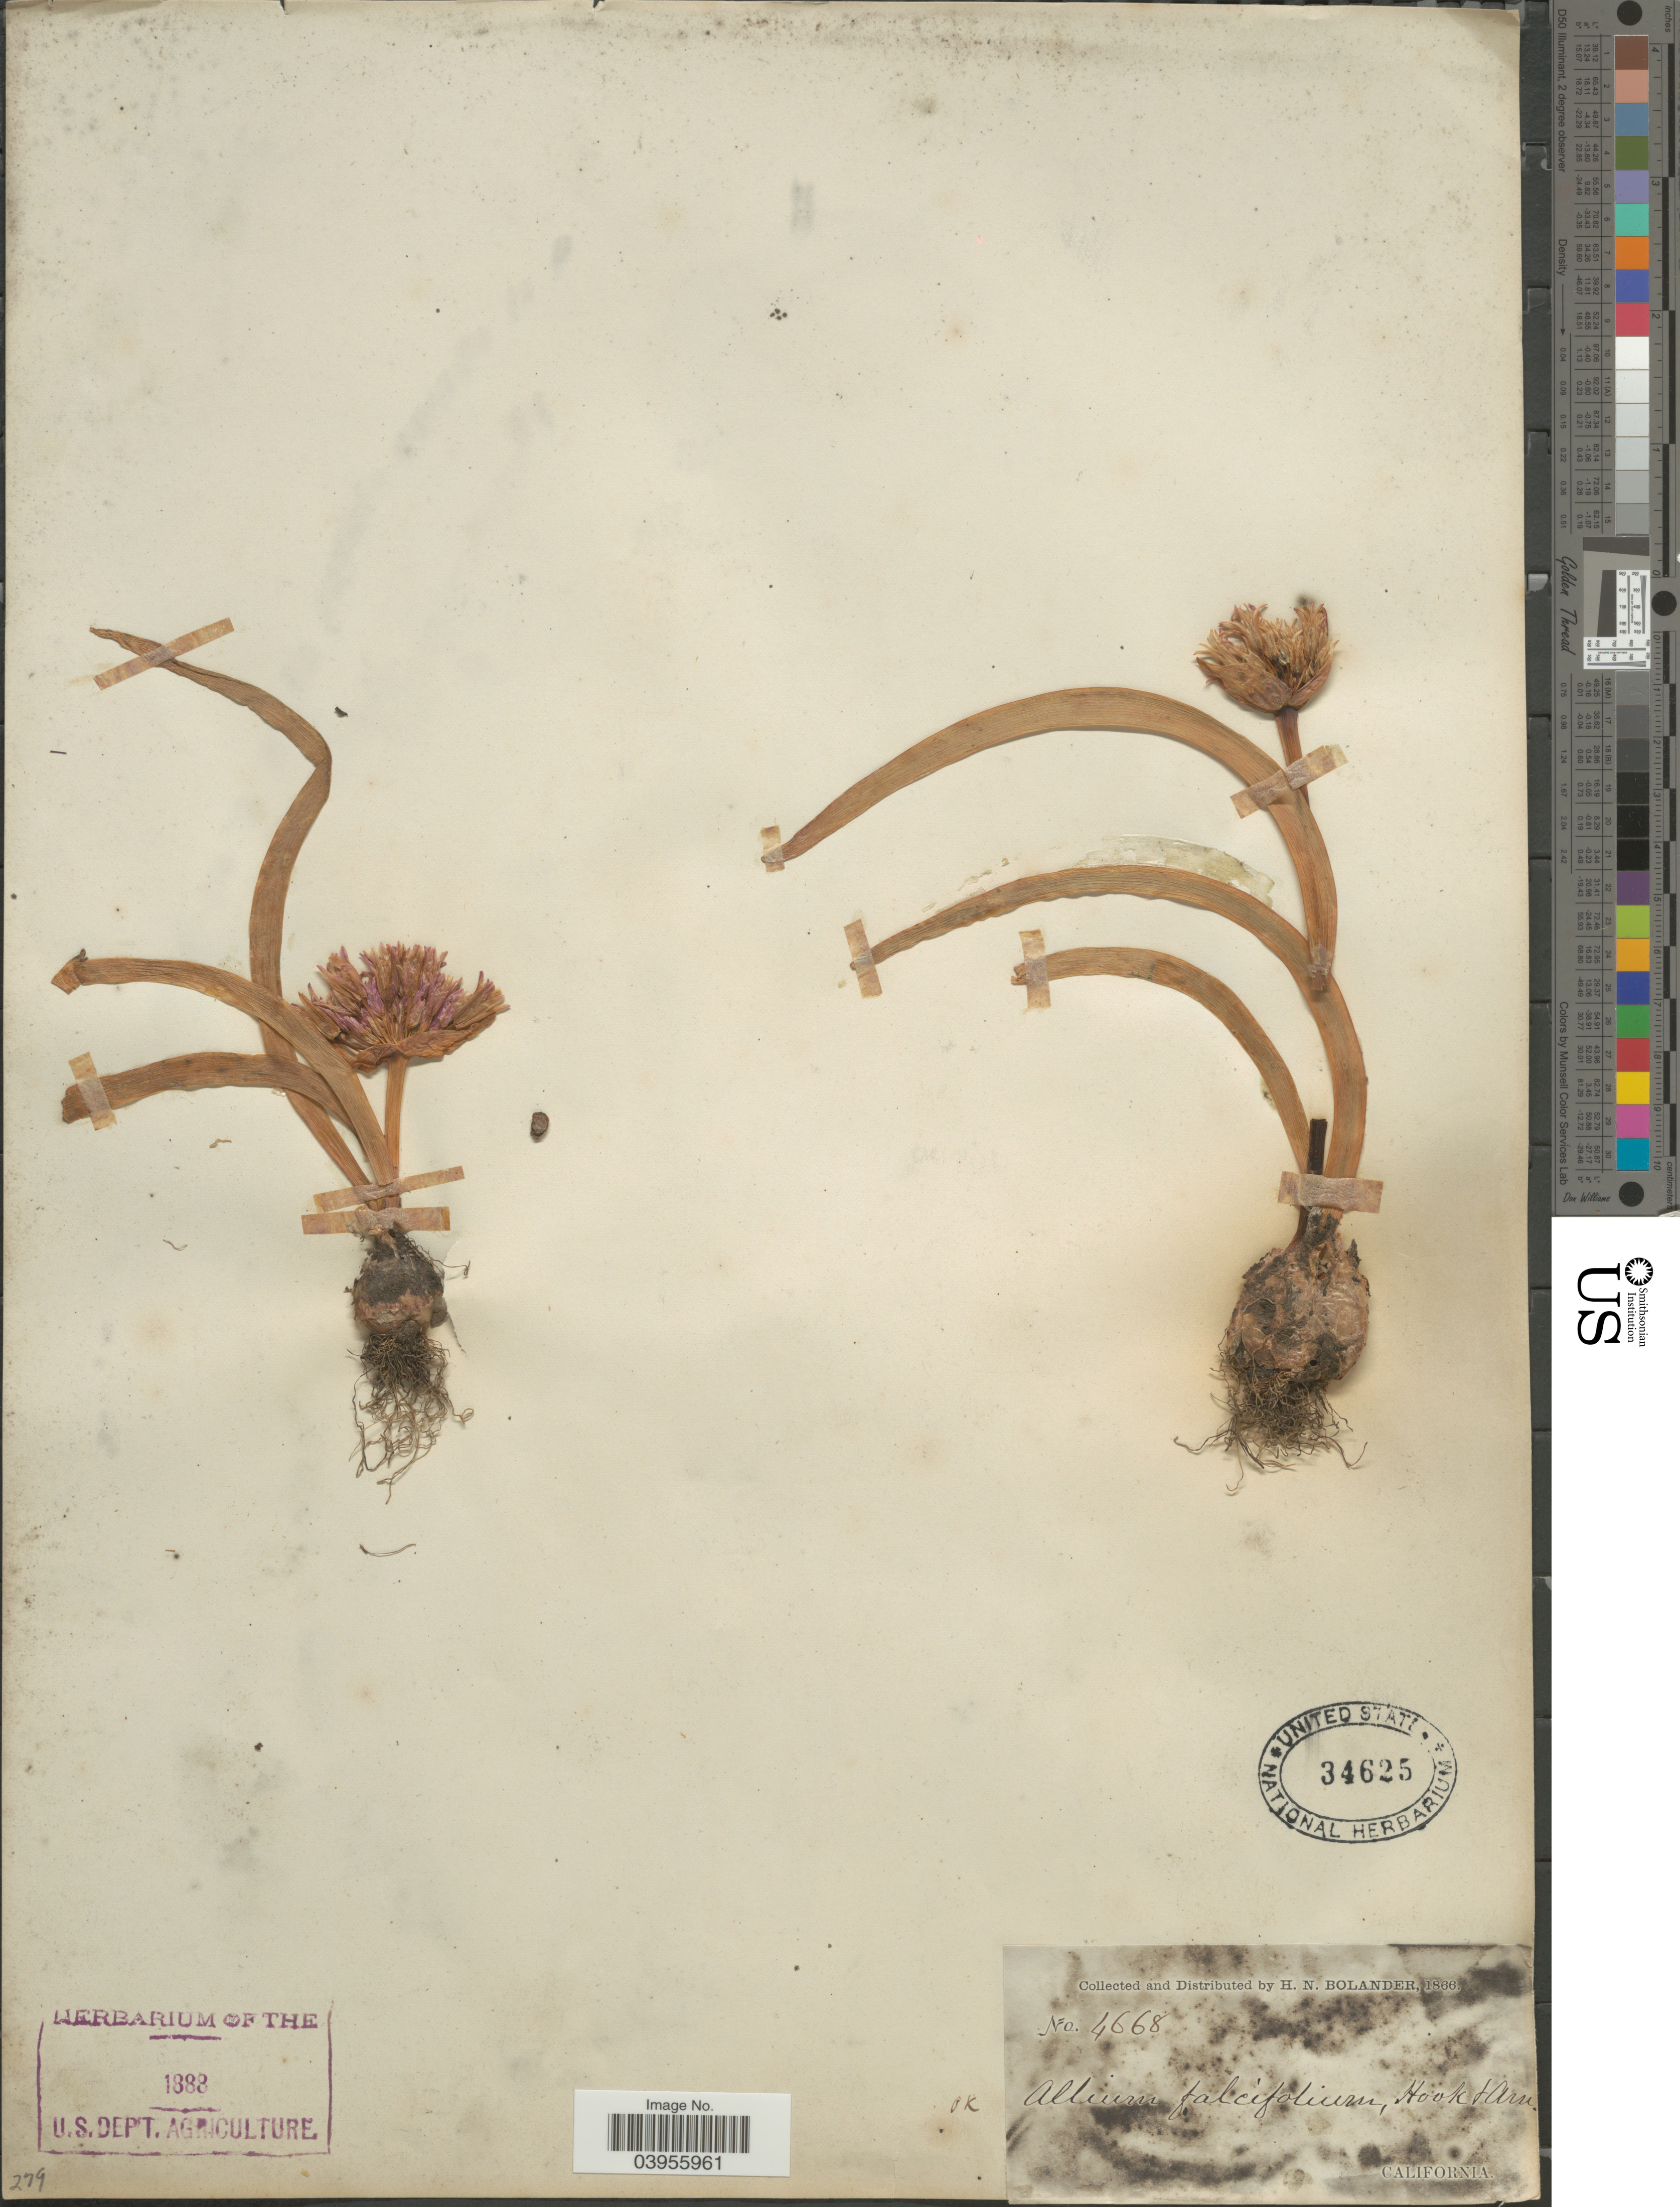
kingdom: Plantae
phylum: Tracheophyta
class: Liliopsida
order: Asparagales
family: Amaryllidaceae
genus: Allium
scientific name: Allium falcifolium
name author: Hook. & Arn.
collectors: H. Bolander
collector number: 4668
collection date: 1866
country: United States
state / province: California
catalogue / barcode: US 34625